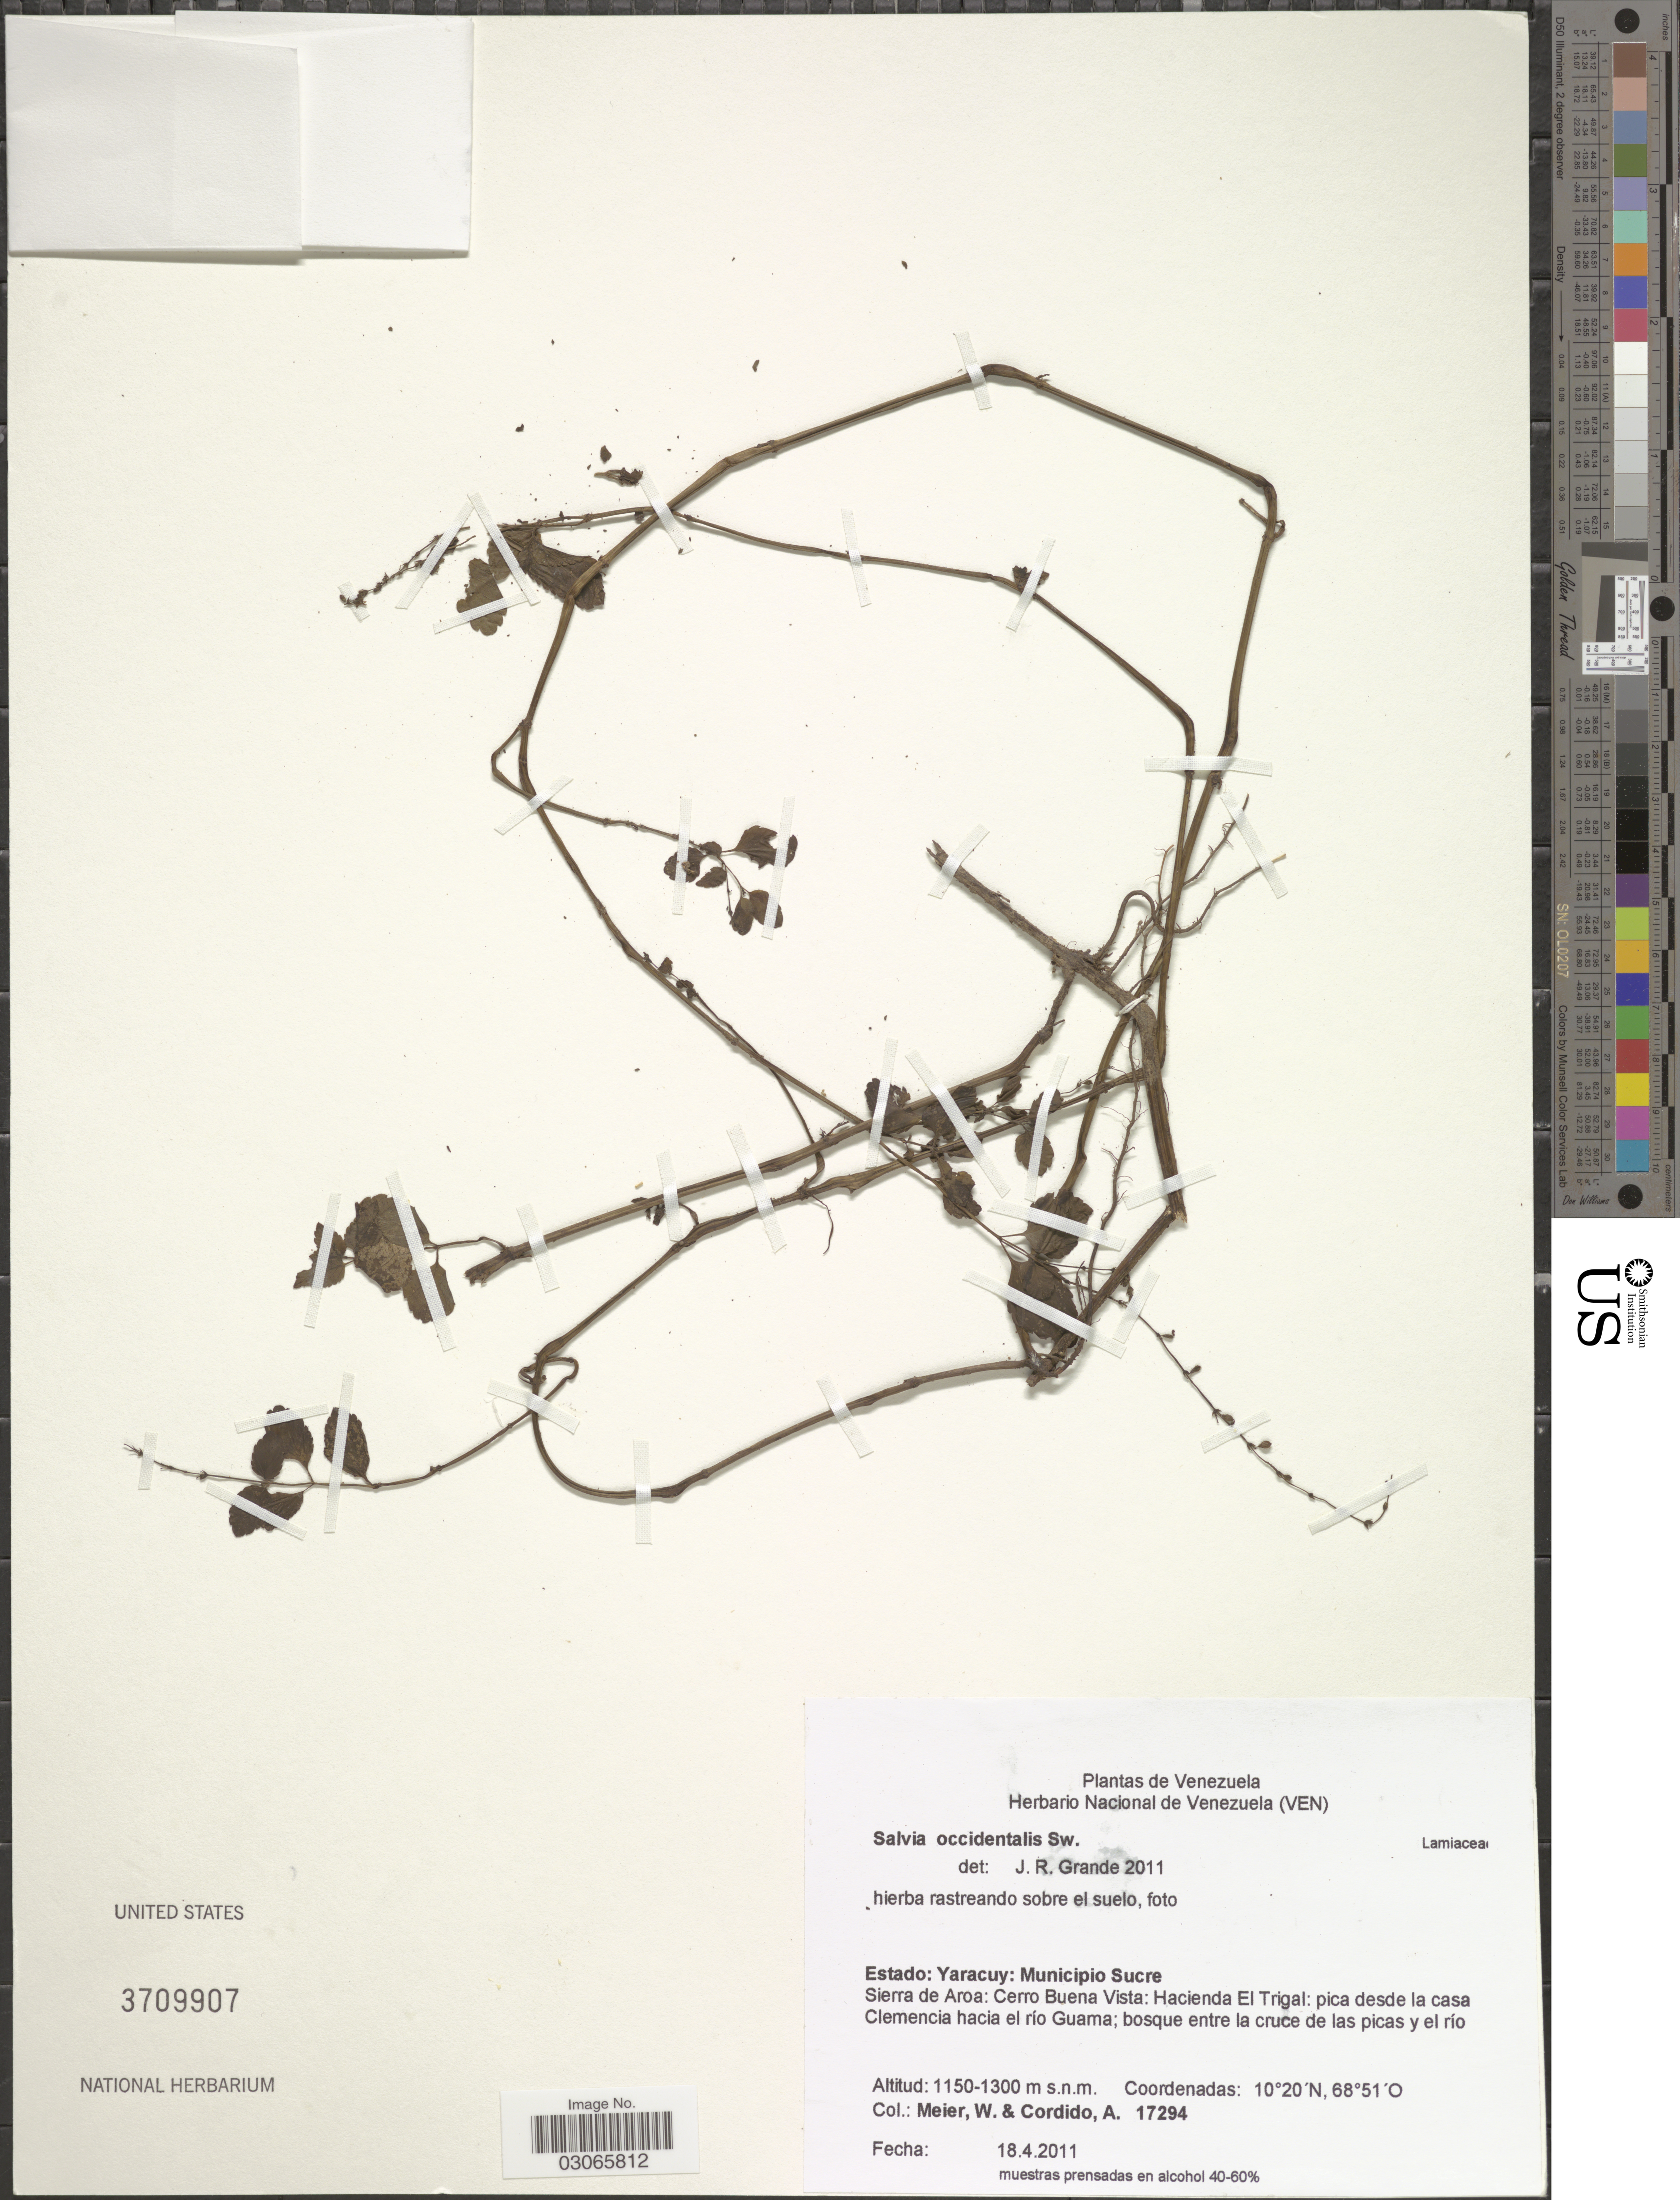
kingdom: Plantae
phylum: Tracheophyta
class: Magnoliopsida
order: Lamiales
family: Lamiaceae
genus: Salvia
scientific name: Salvia occidentalis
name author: Sw.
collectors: W. Meier & A. Cordido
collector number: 17294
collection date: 2011-04-18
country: Venezuela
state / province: Yaracuy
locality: Municipio Sucre. Sierra de Aroa: Cerro Bueno Vista: Hacienda El Trigal: pica desde la casa Clemencia hacia el río Guama; bosque entre la cruce de las picas y el río.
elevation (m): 1150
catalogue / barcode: US 3709907